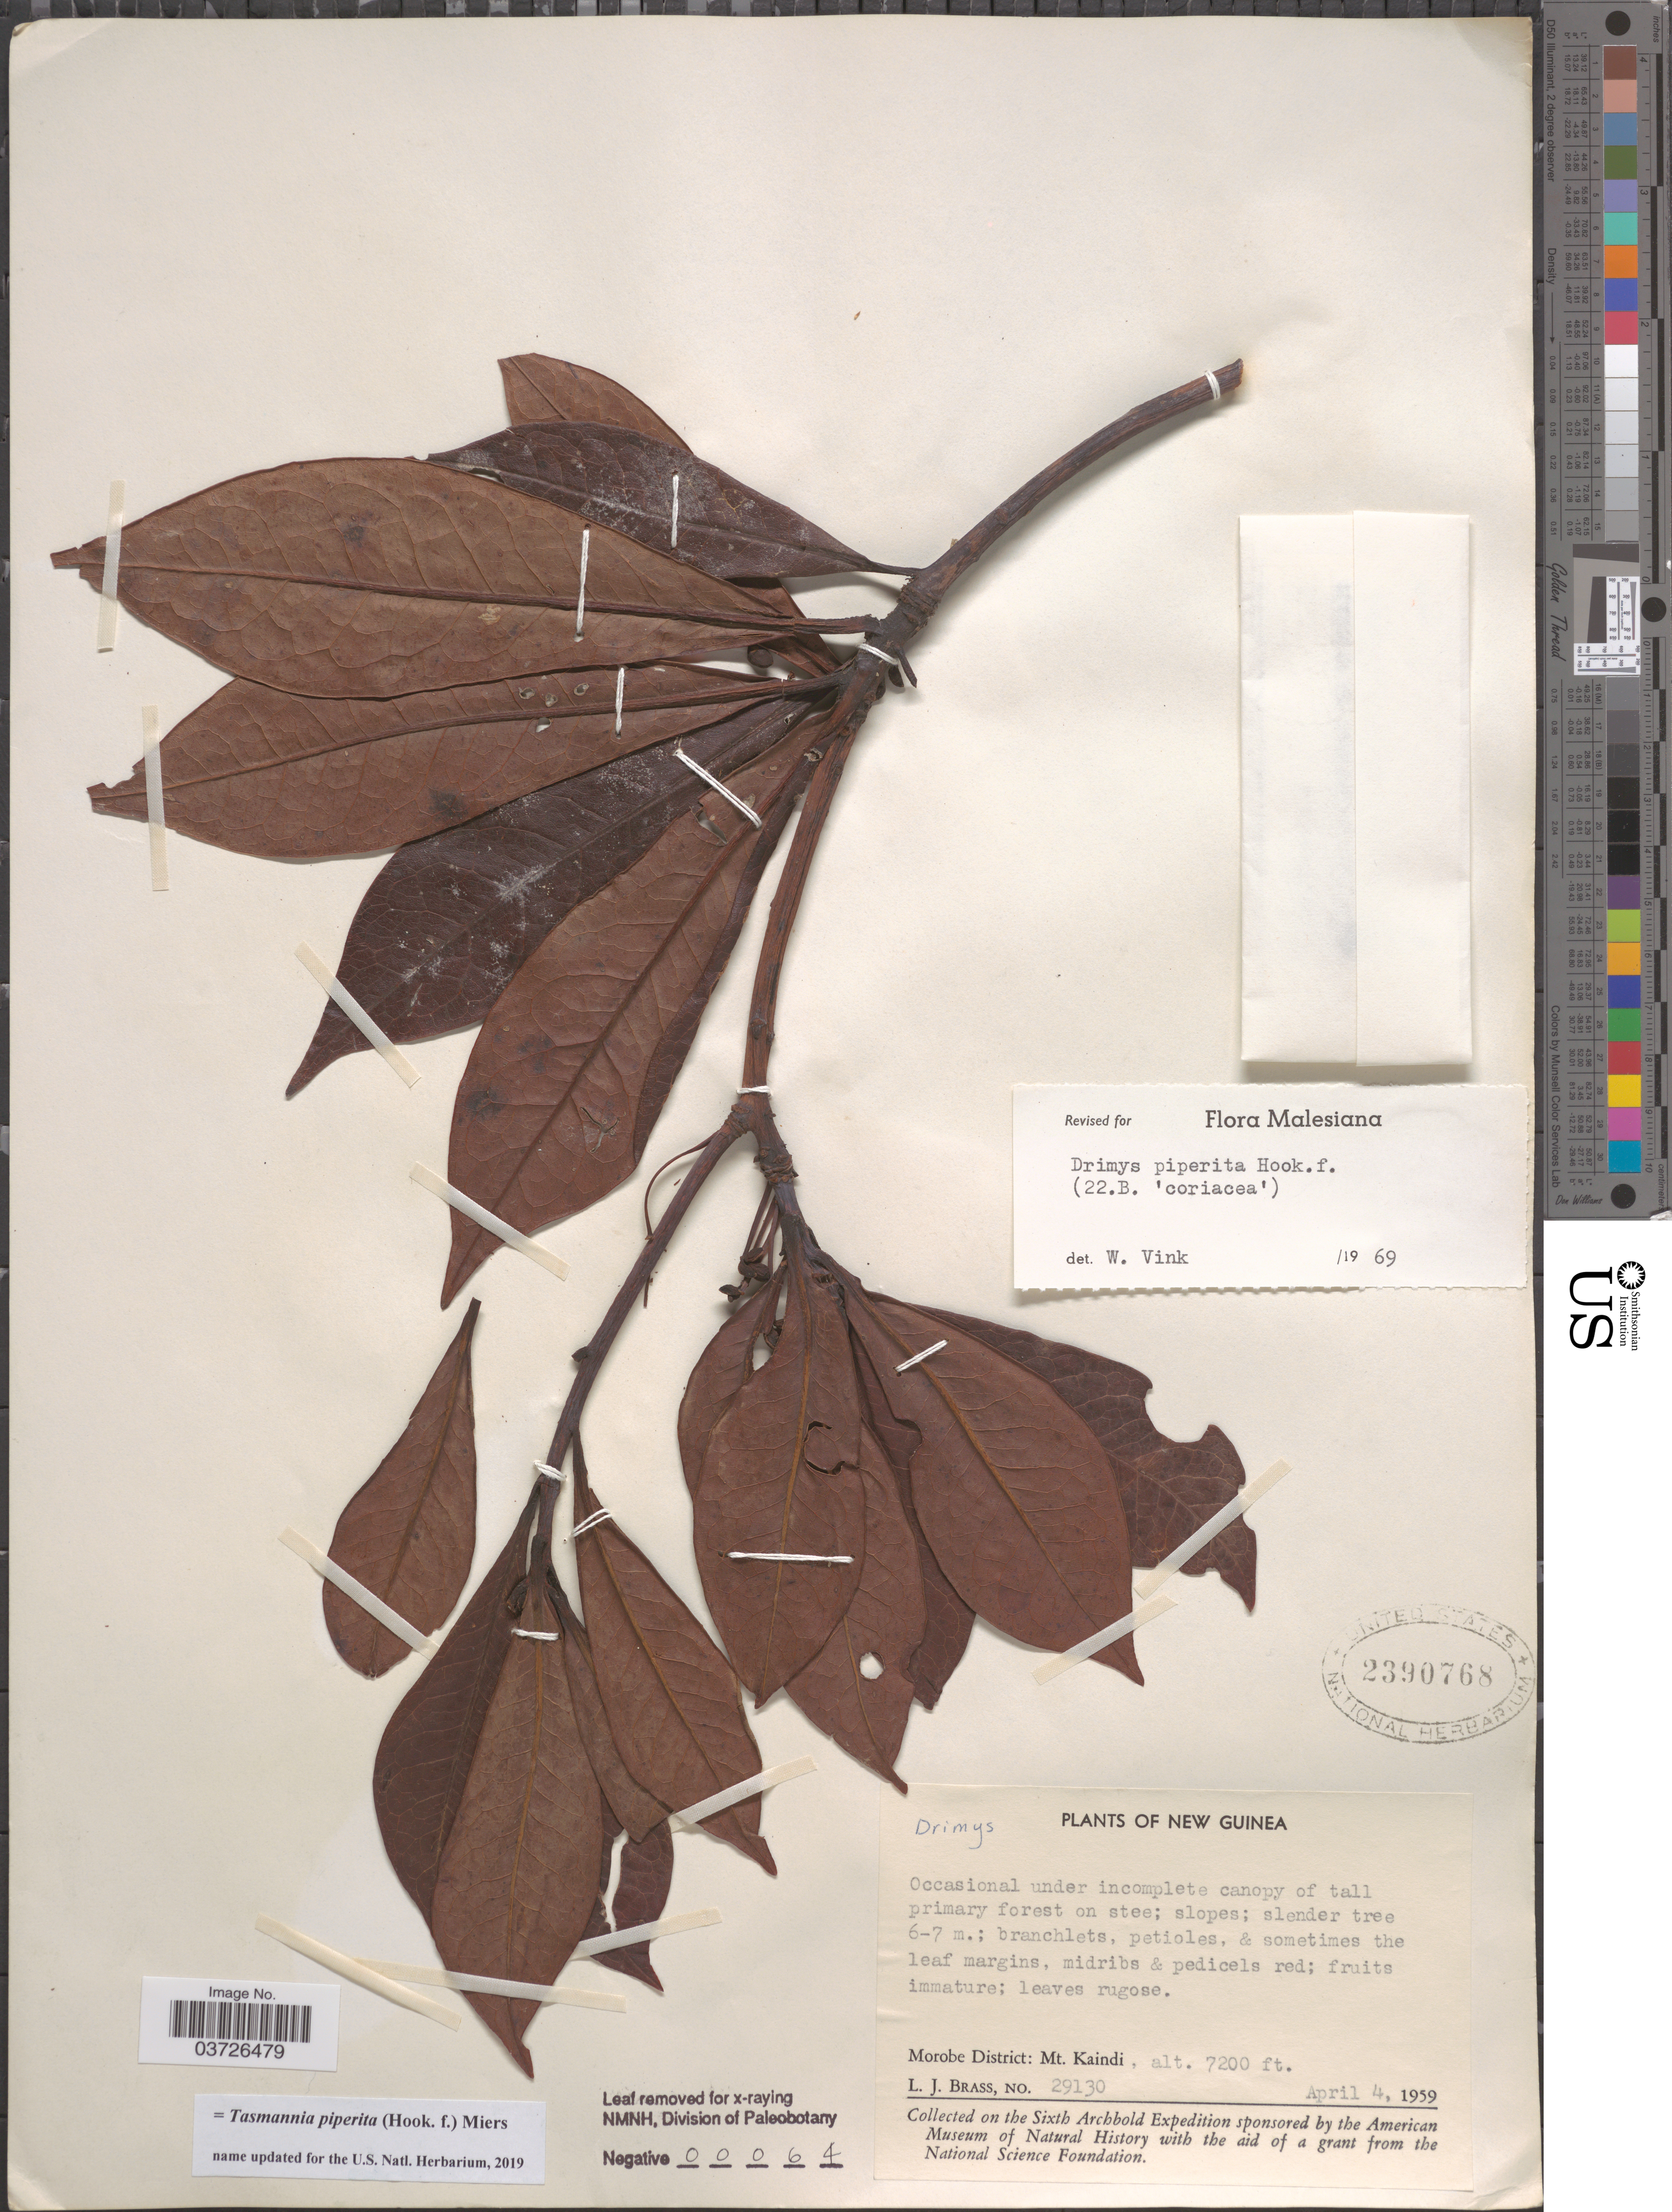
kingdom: Plantae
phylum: Tracheophyta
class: Magnoliopsida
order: Canellales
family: Winteraceae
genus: Tasmannia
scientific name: Tasmannia piperita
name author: (Hook. f.) Miers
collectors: L. J. Brass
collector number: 29130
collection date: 1959-04-04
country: Papua New Guinea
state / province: Morobe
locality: New Guinea. Morobe District: Mt. Kaindi.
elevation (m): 2195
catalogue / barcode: US 2390768